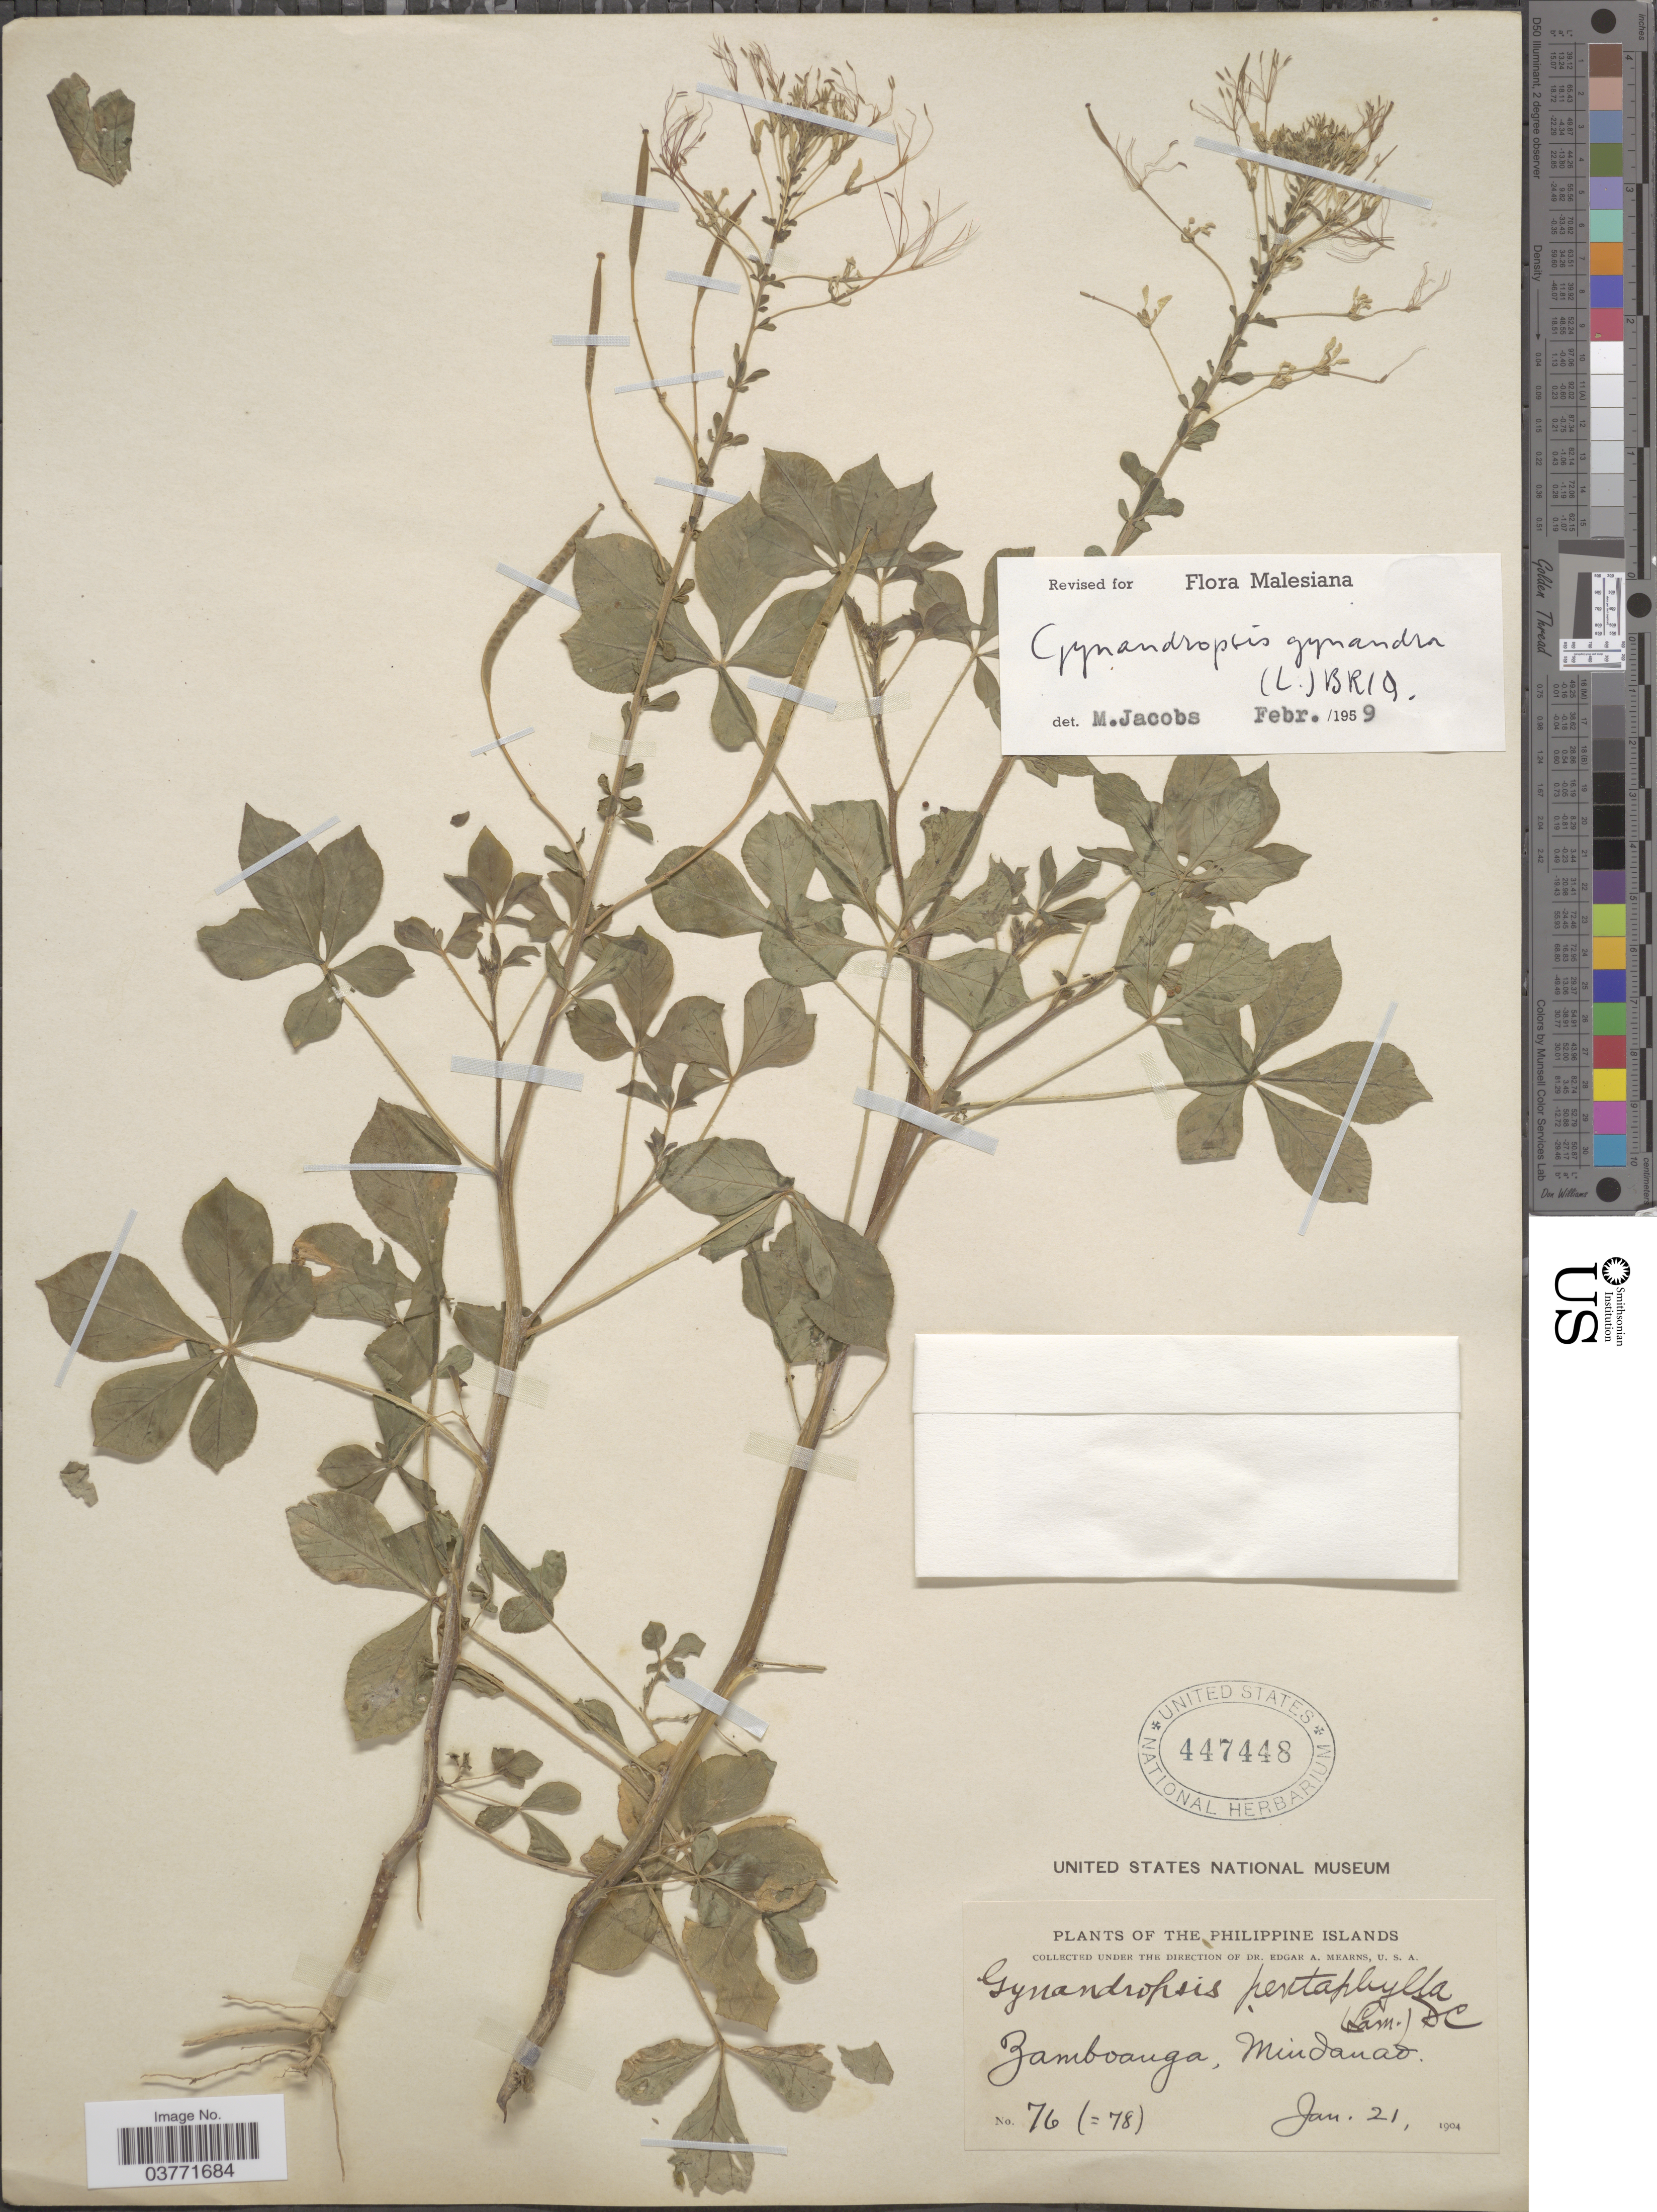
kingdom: Plantae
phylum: Tracheophyta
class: Magnoliopsida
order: Brassicales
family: Cleomaceae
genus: Gynandropsis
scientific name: Gynandropsis gynandra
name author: (L.) Briq.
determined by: Jacobs, M.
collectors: E. A. Mearns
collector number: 76 (=78)?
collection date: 1904-01-21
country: Philippines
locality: The Philippine Islands. Zamboanga, Mindanao.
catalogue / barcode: US 447448